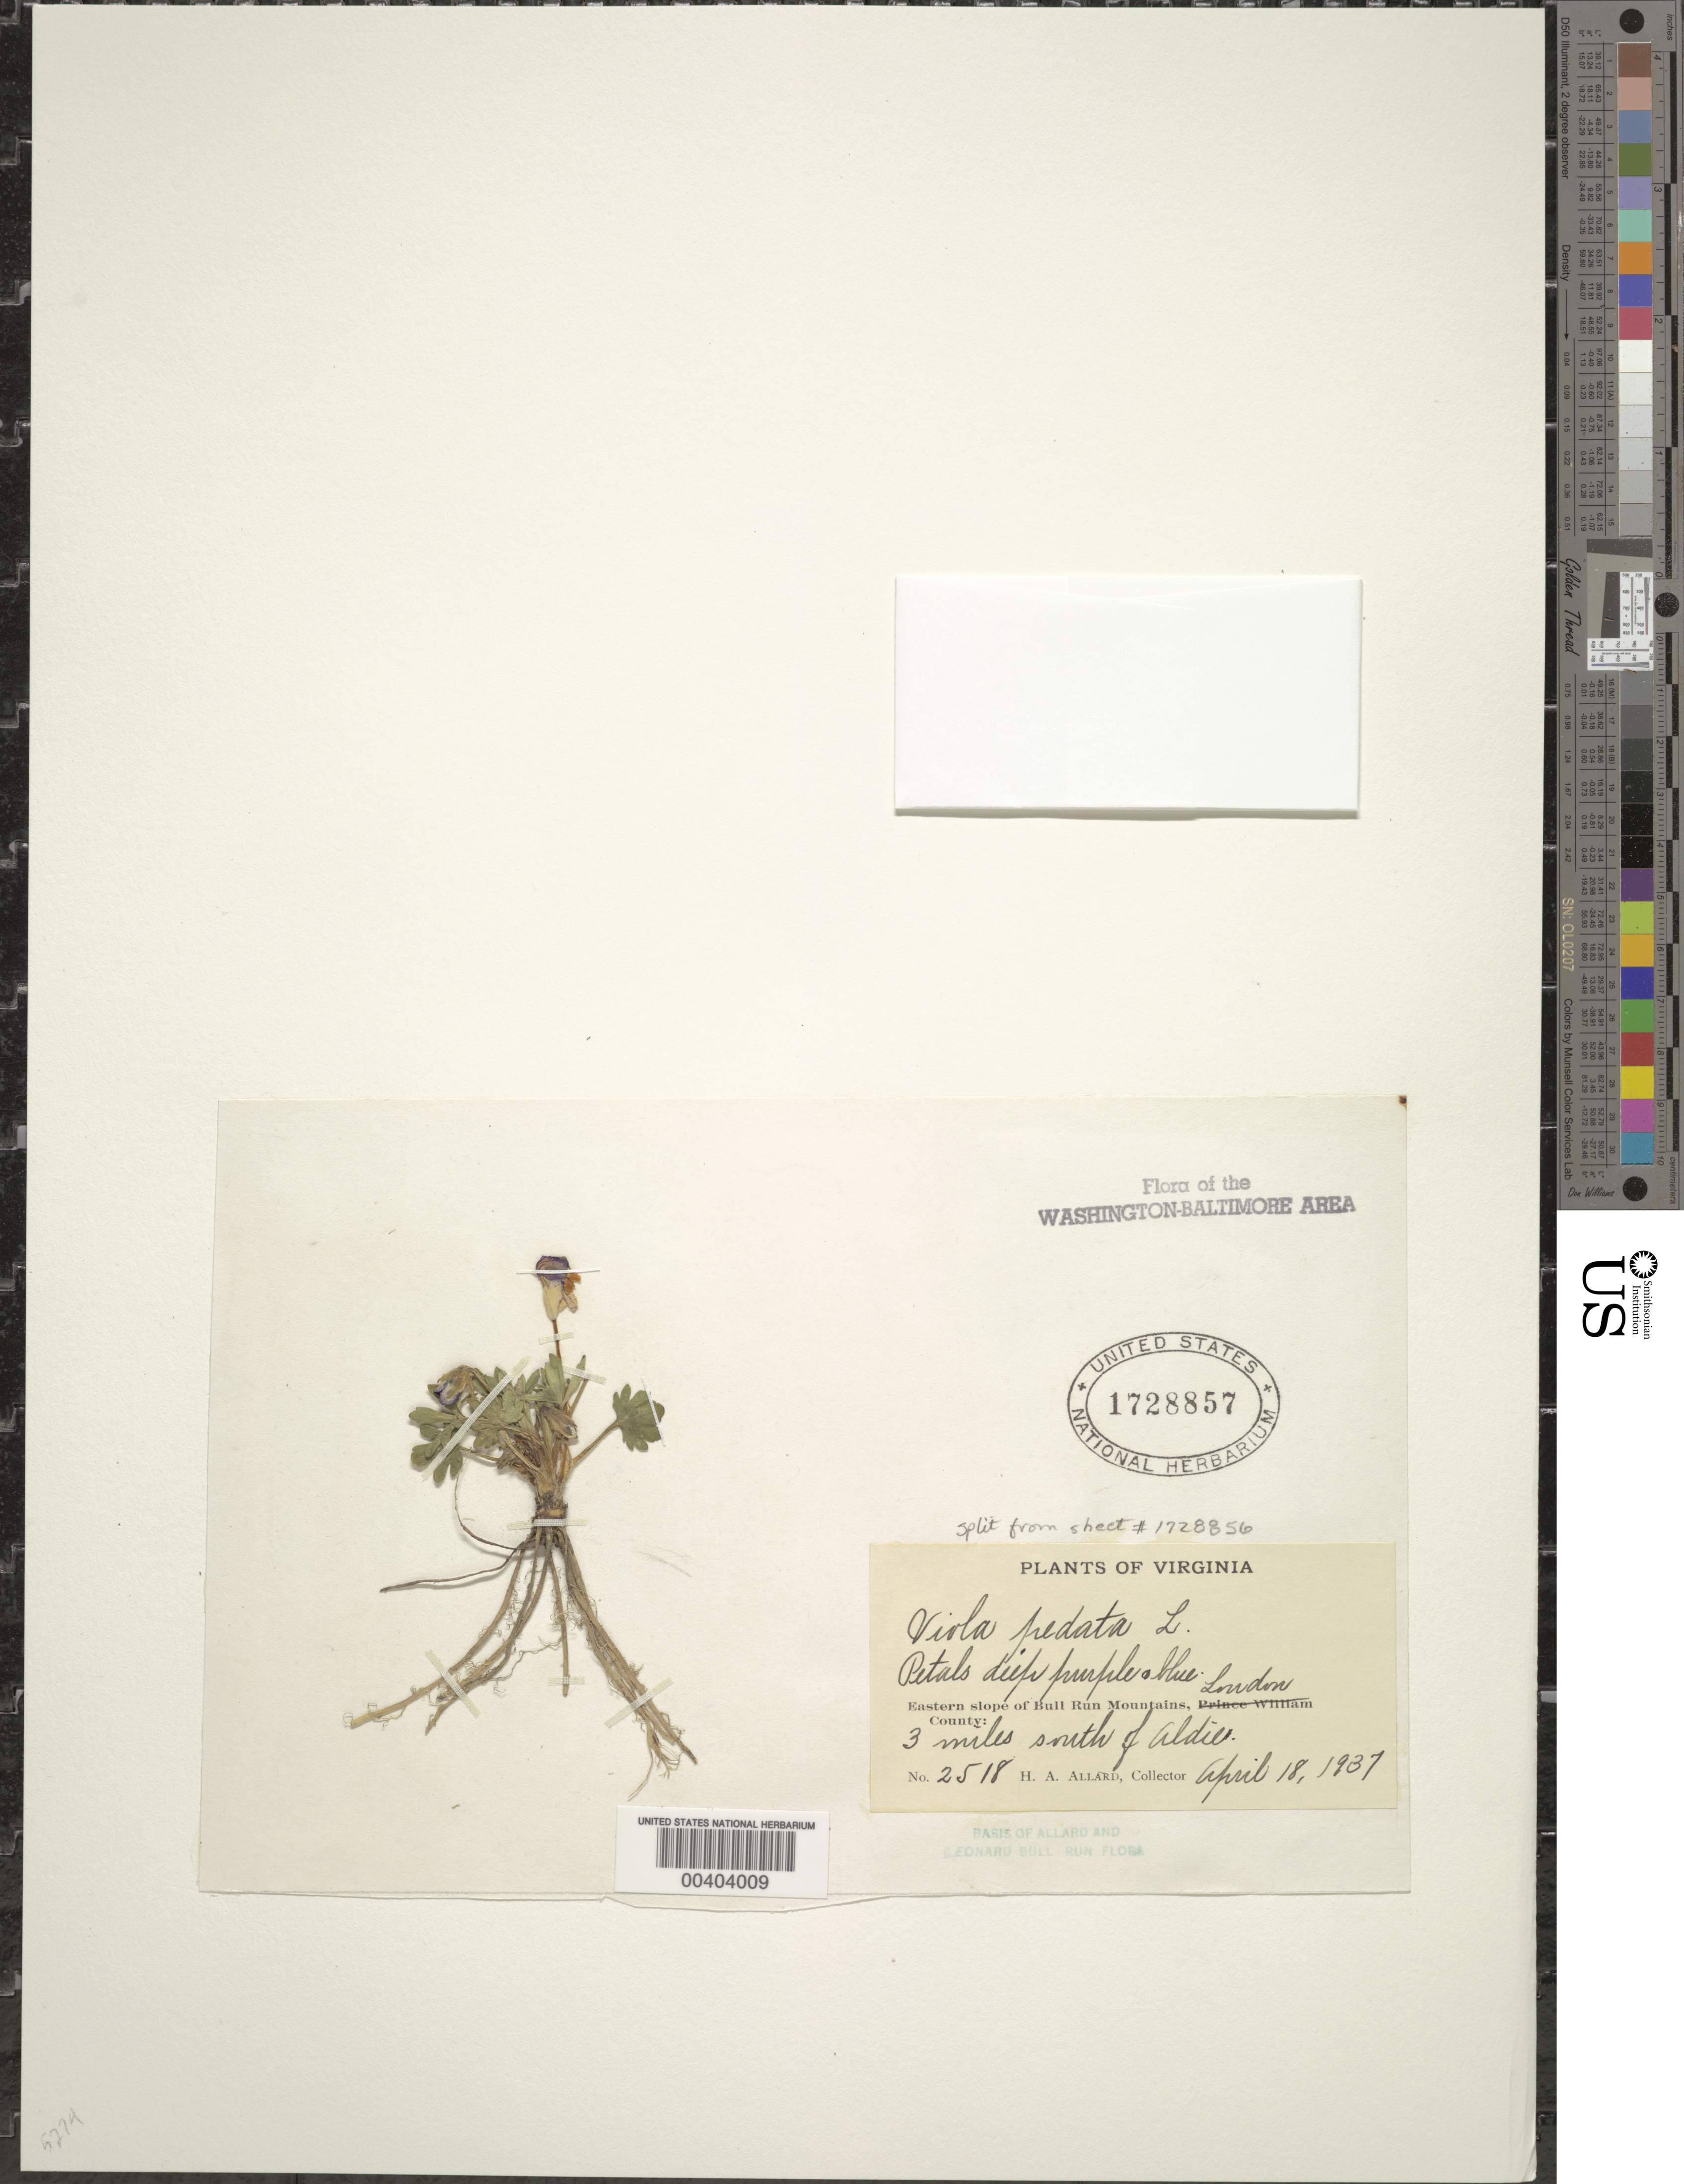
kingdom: Plantae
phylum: Tracheophyta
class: Magnoliopsida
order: Malpighiales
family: Violaceae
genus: Viola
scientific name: Viola pedata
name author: L.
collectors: H. A. Allard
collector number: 2518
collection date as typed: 18 Apr 1937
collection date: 1937-04-18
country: United States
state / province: Virginia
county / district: Loudoun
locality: Eastern slope of Bull Run Mountains, South of Aldie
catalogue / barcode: US 1728857